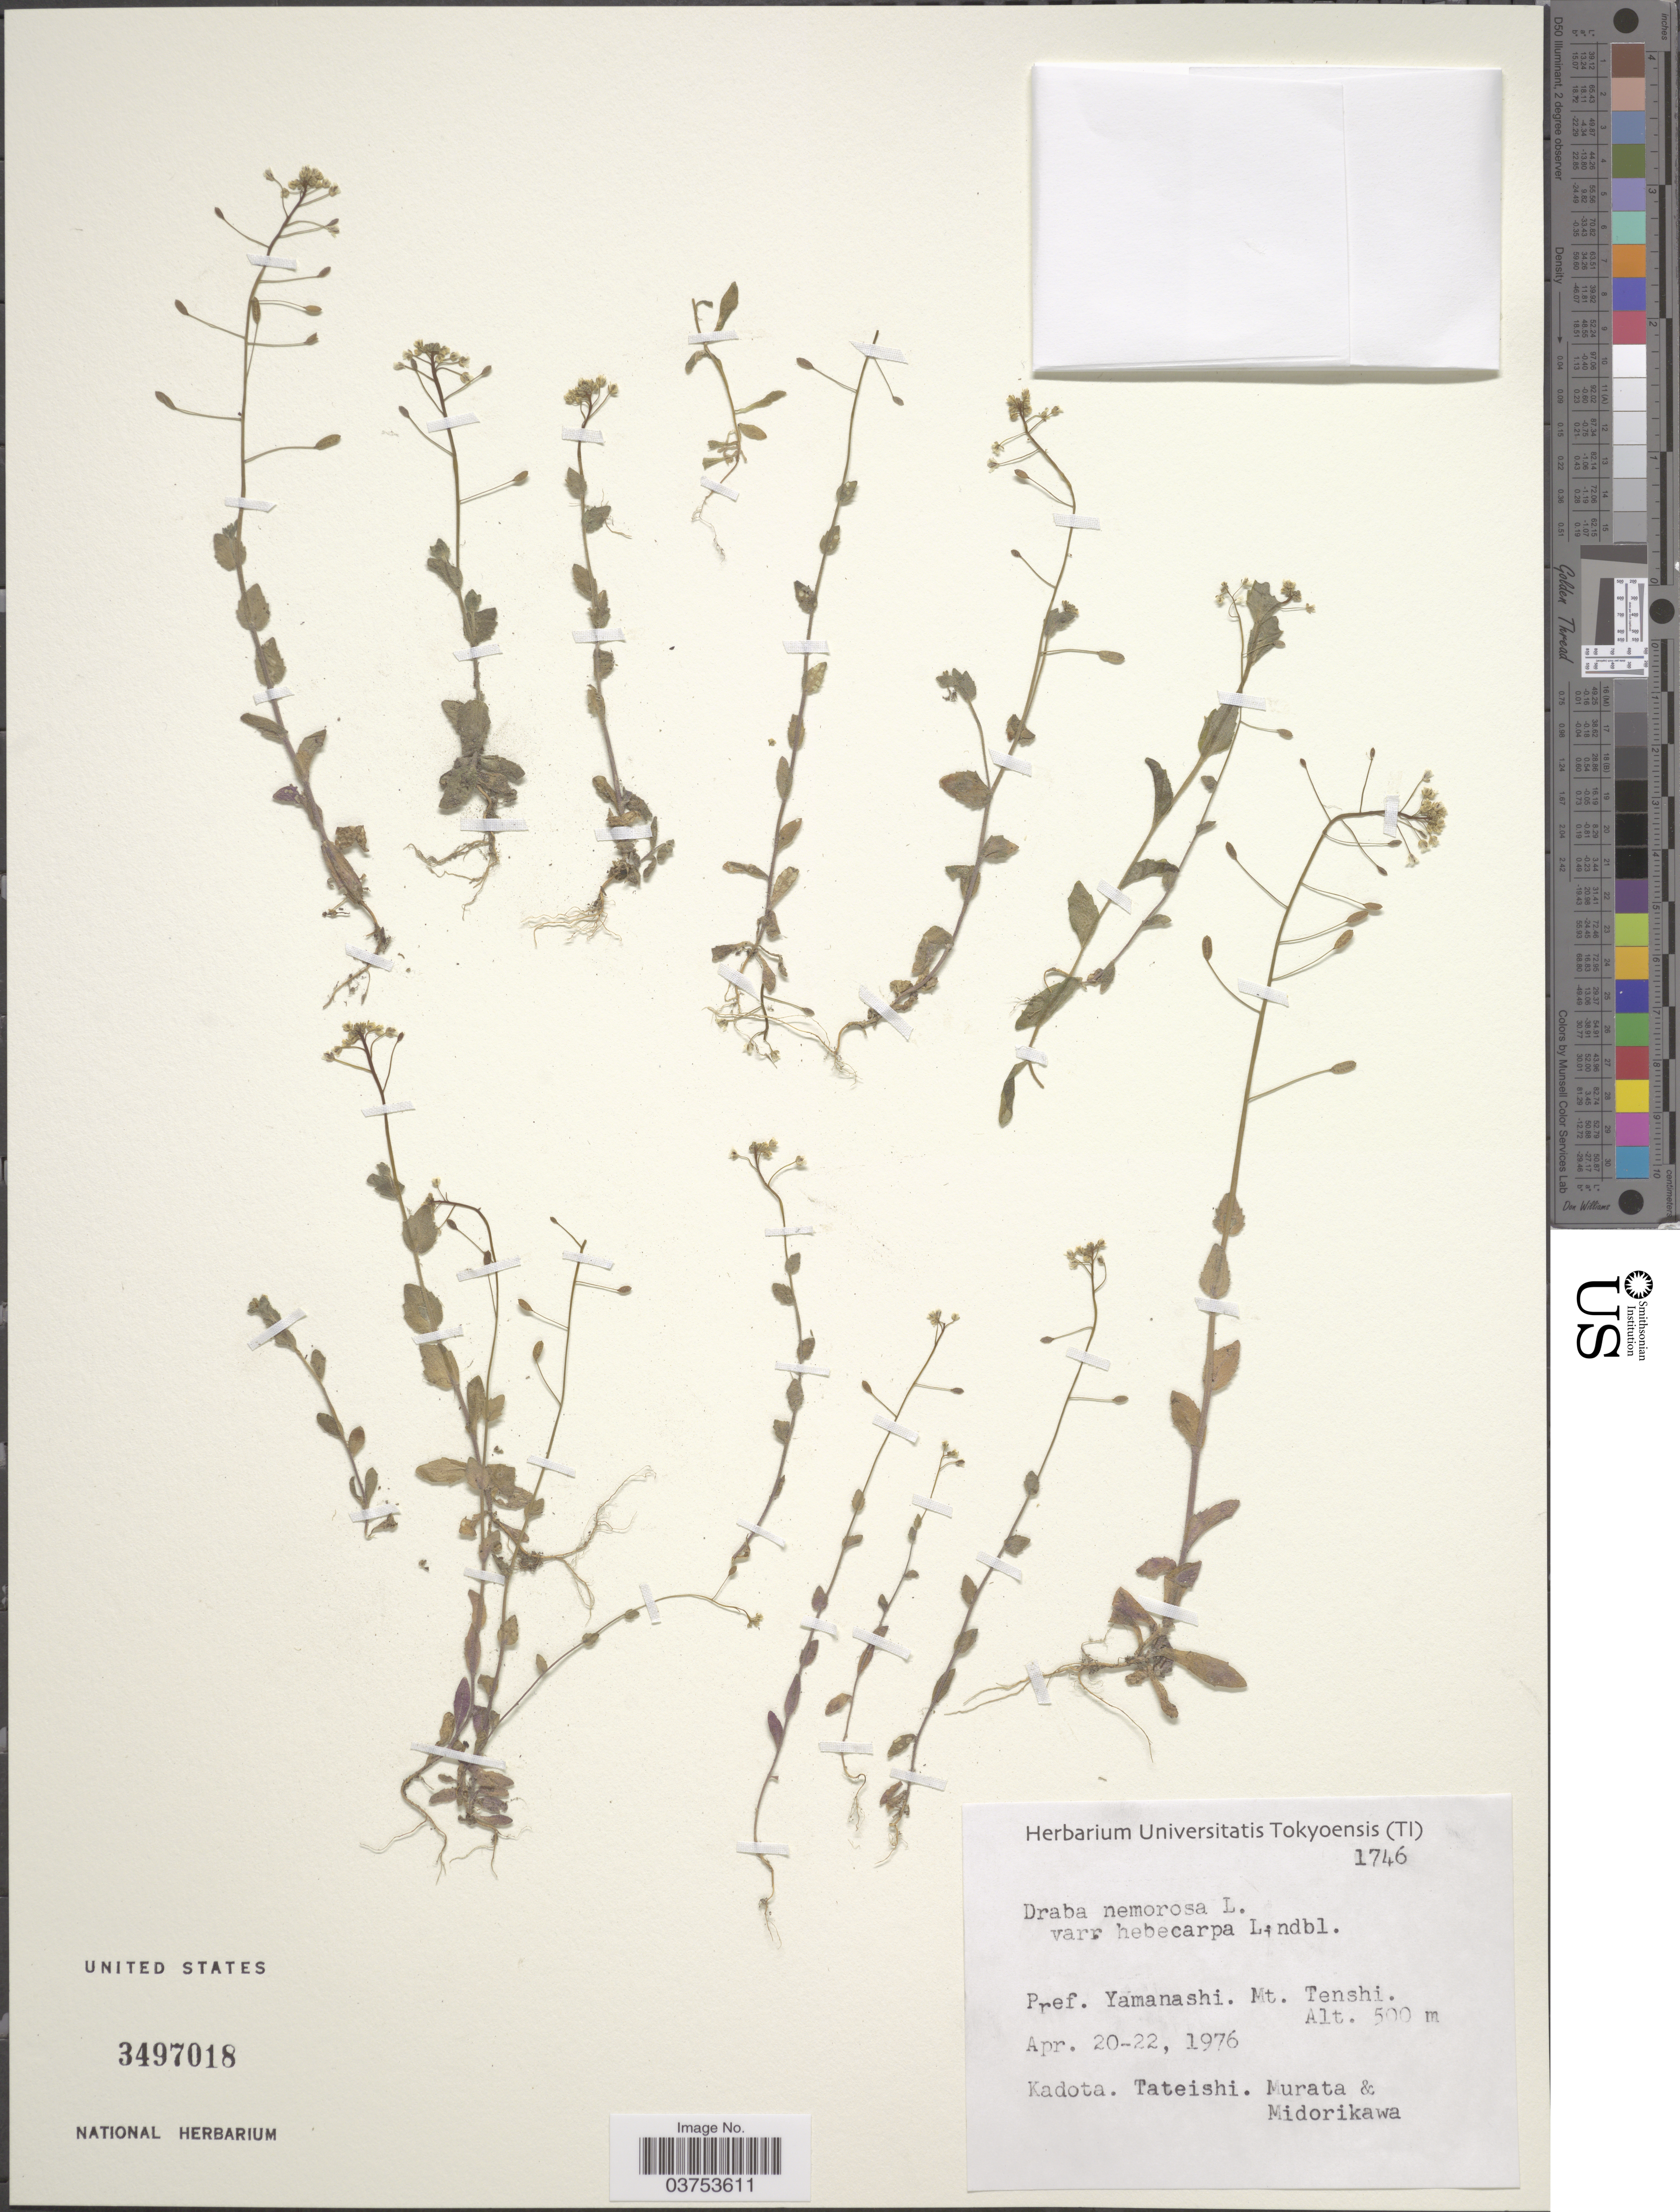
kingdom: Plantae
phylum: Tracheophyta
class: Magnoliopsida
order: Brassicales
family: Brassicaceae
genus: Draba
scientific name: Draba nemorosa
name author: L.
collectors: Kadota, Tateishi, -. Murata & Midorikawa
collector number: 1746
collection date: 1976-04-20/1976-04-22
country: Japan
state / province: Yamanasi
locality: Pref. Yamanashi. Mt. Tenshi.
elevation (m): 500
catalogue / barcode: US 3497018